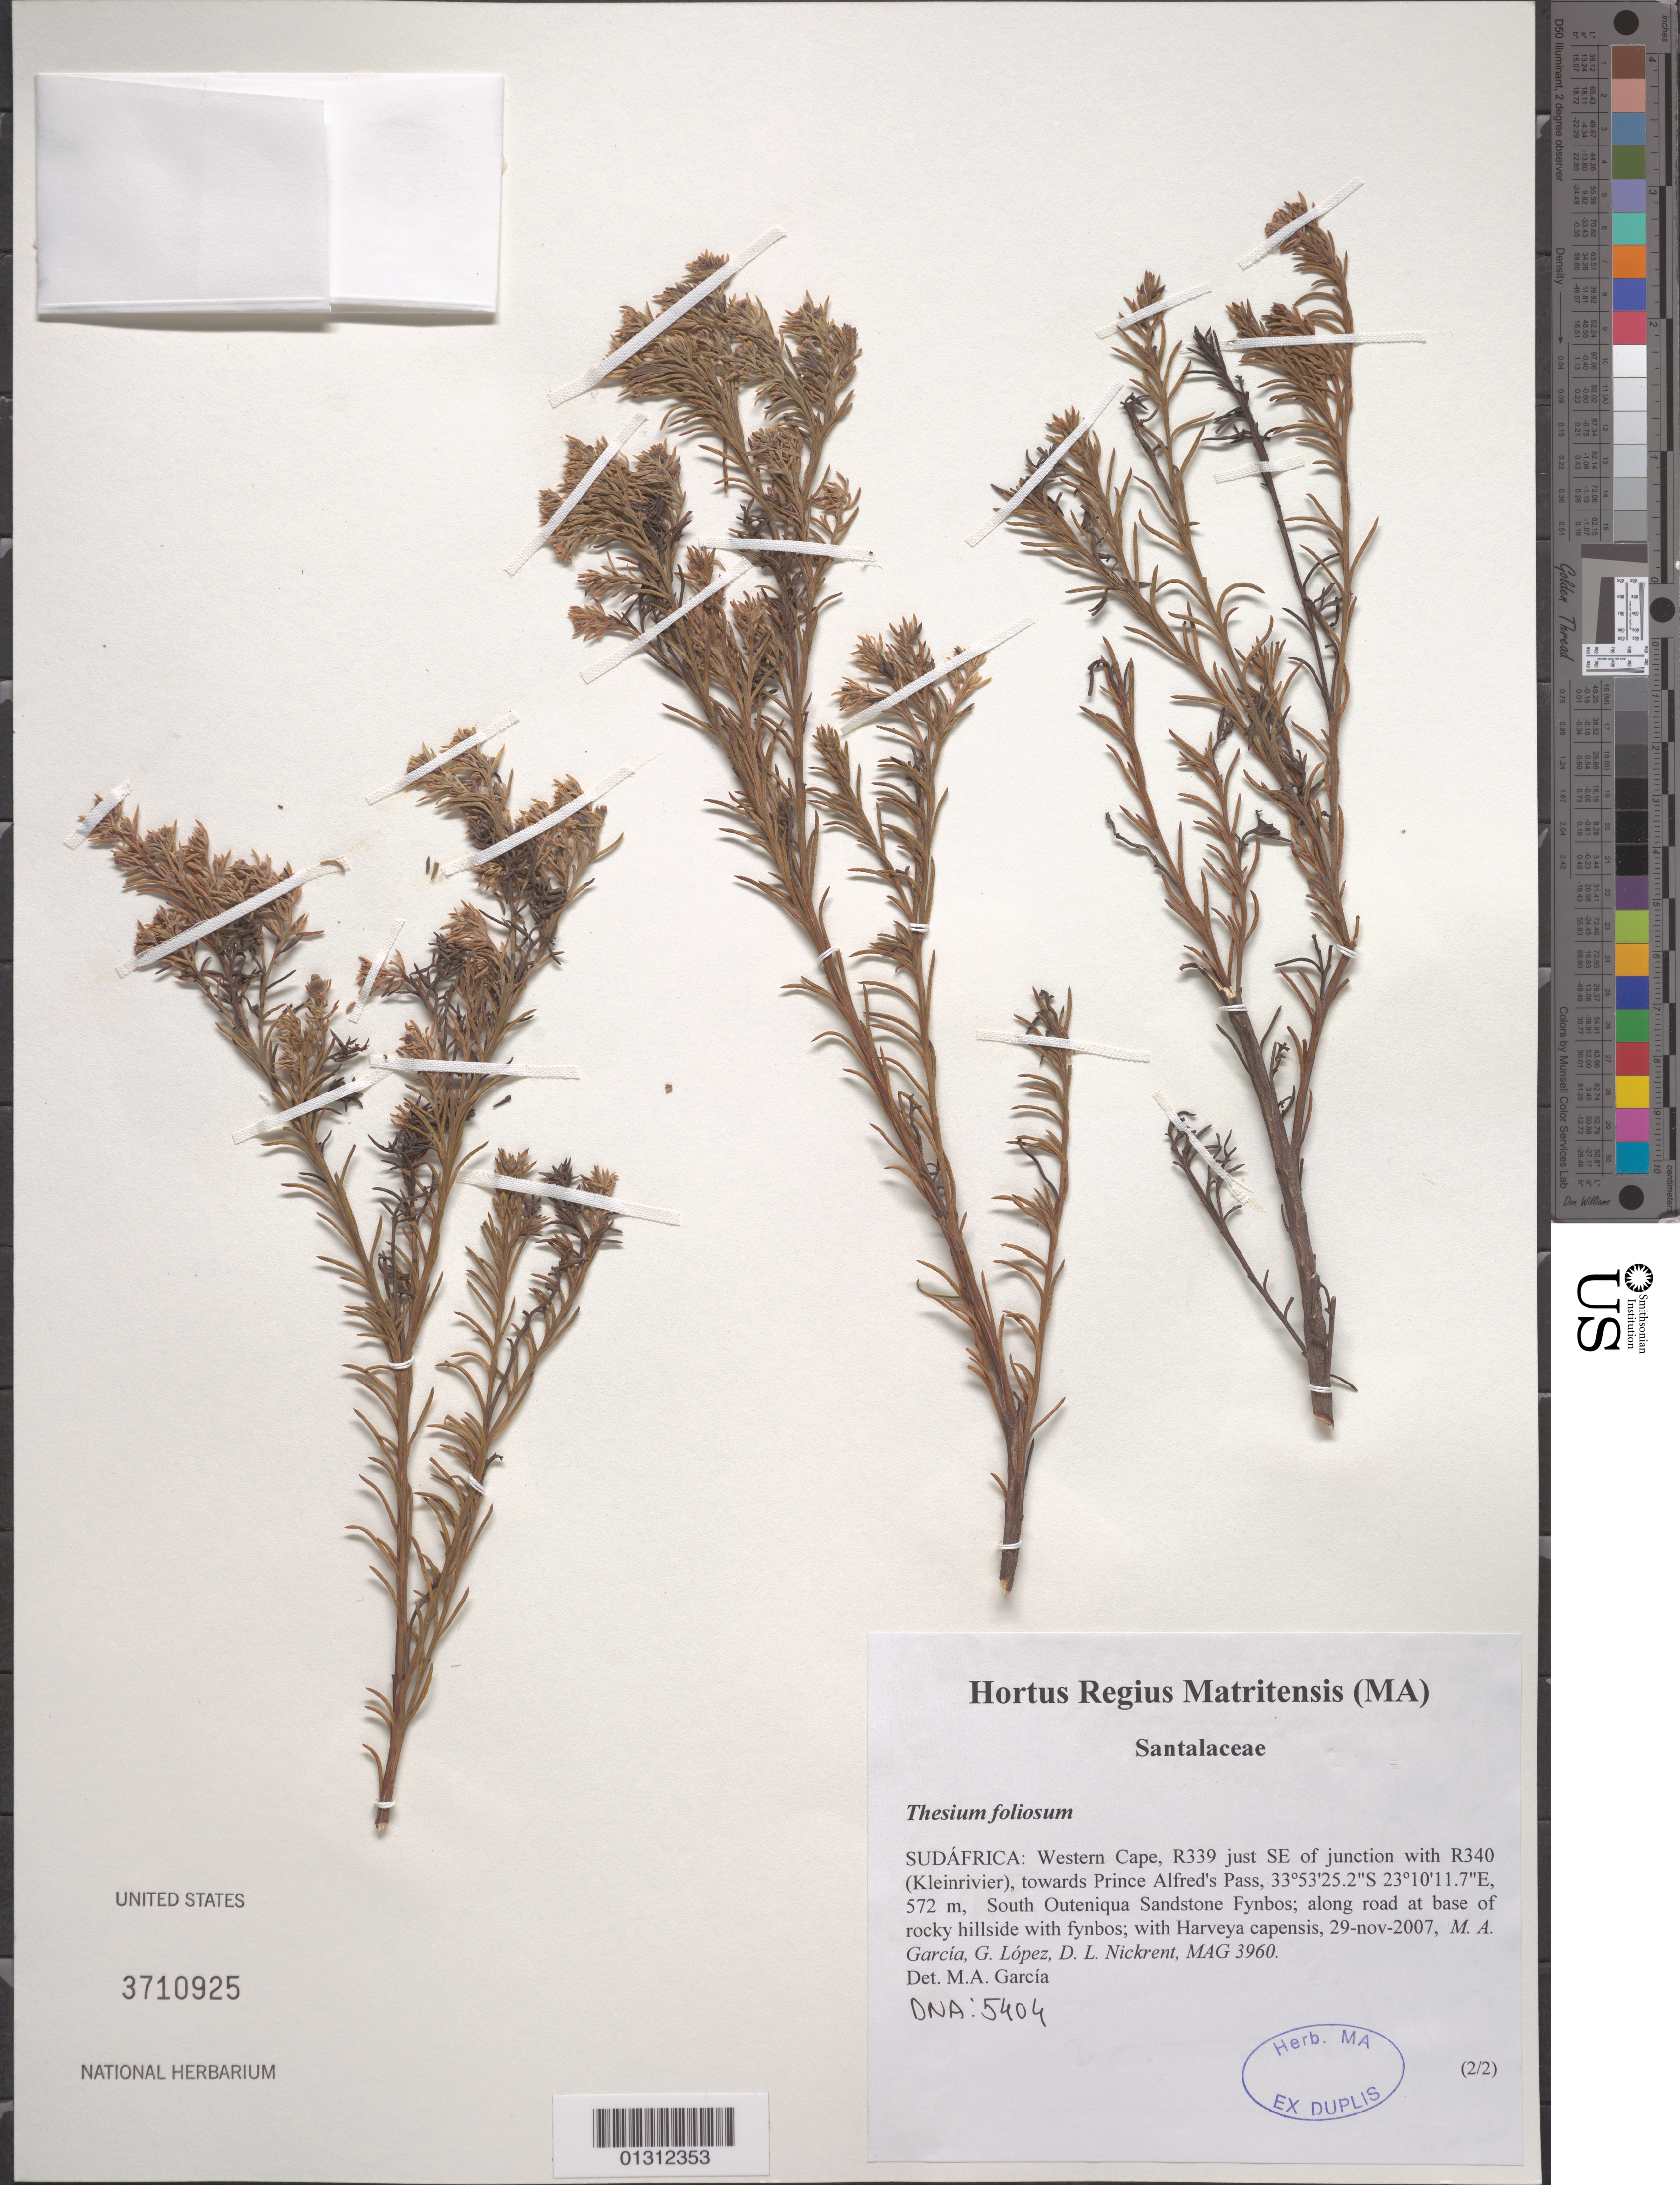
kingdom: Plantae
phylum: Tracheophyta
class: Magnoliopsida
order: Santalales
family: Thesiaceae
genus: Thesium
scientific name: Thesium foliosum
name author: A. DC.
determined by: García, M. A.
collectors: M. A. García, G. López & D. Nickrent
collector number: MAG 3960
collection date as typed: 29-nov-2007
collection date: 2007-11-29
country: South Africa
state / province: Western Cape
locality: SUDÁFRICA: R339 just SE of junction with R340 (Kleinrivier), towards Prince Alfred's Pass, South Outeniqua Sandstone Fynbos.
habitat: Sandstone Fynbos; along road at base of rocky hillside with fynbos; with Harveya capensis.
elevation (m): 572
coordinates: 33 53 25.2 S, 23 10 11.7 E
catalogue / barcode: US 3710925